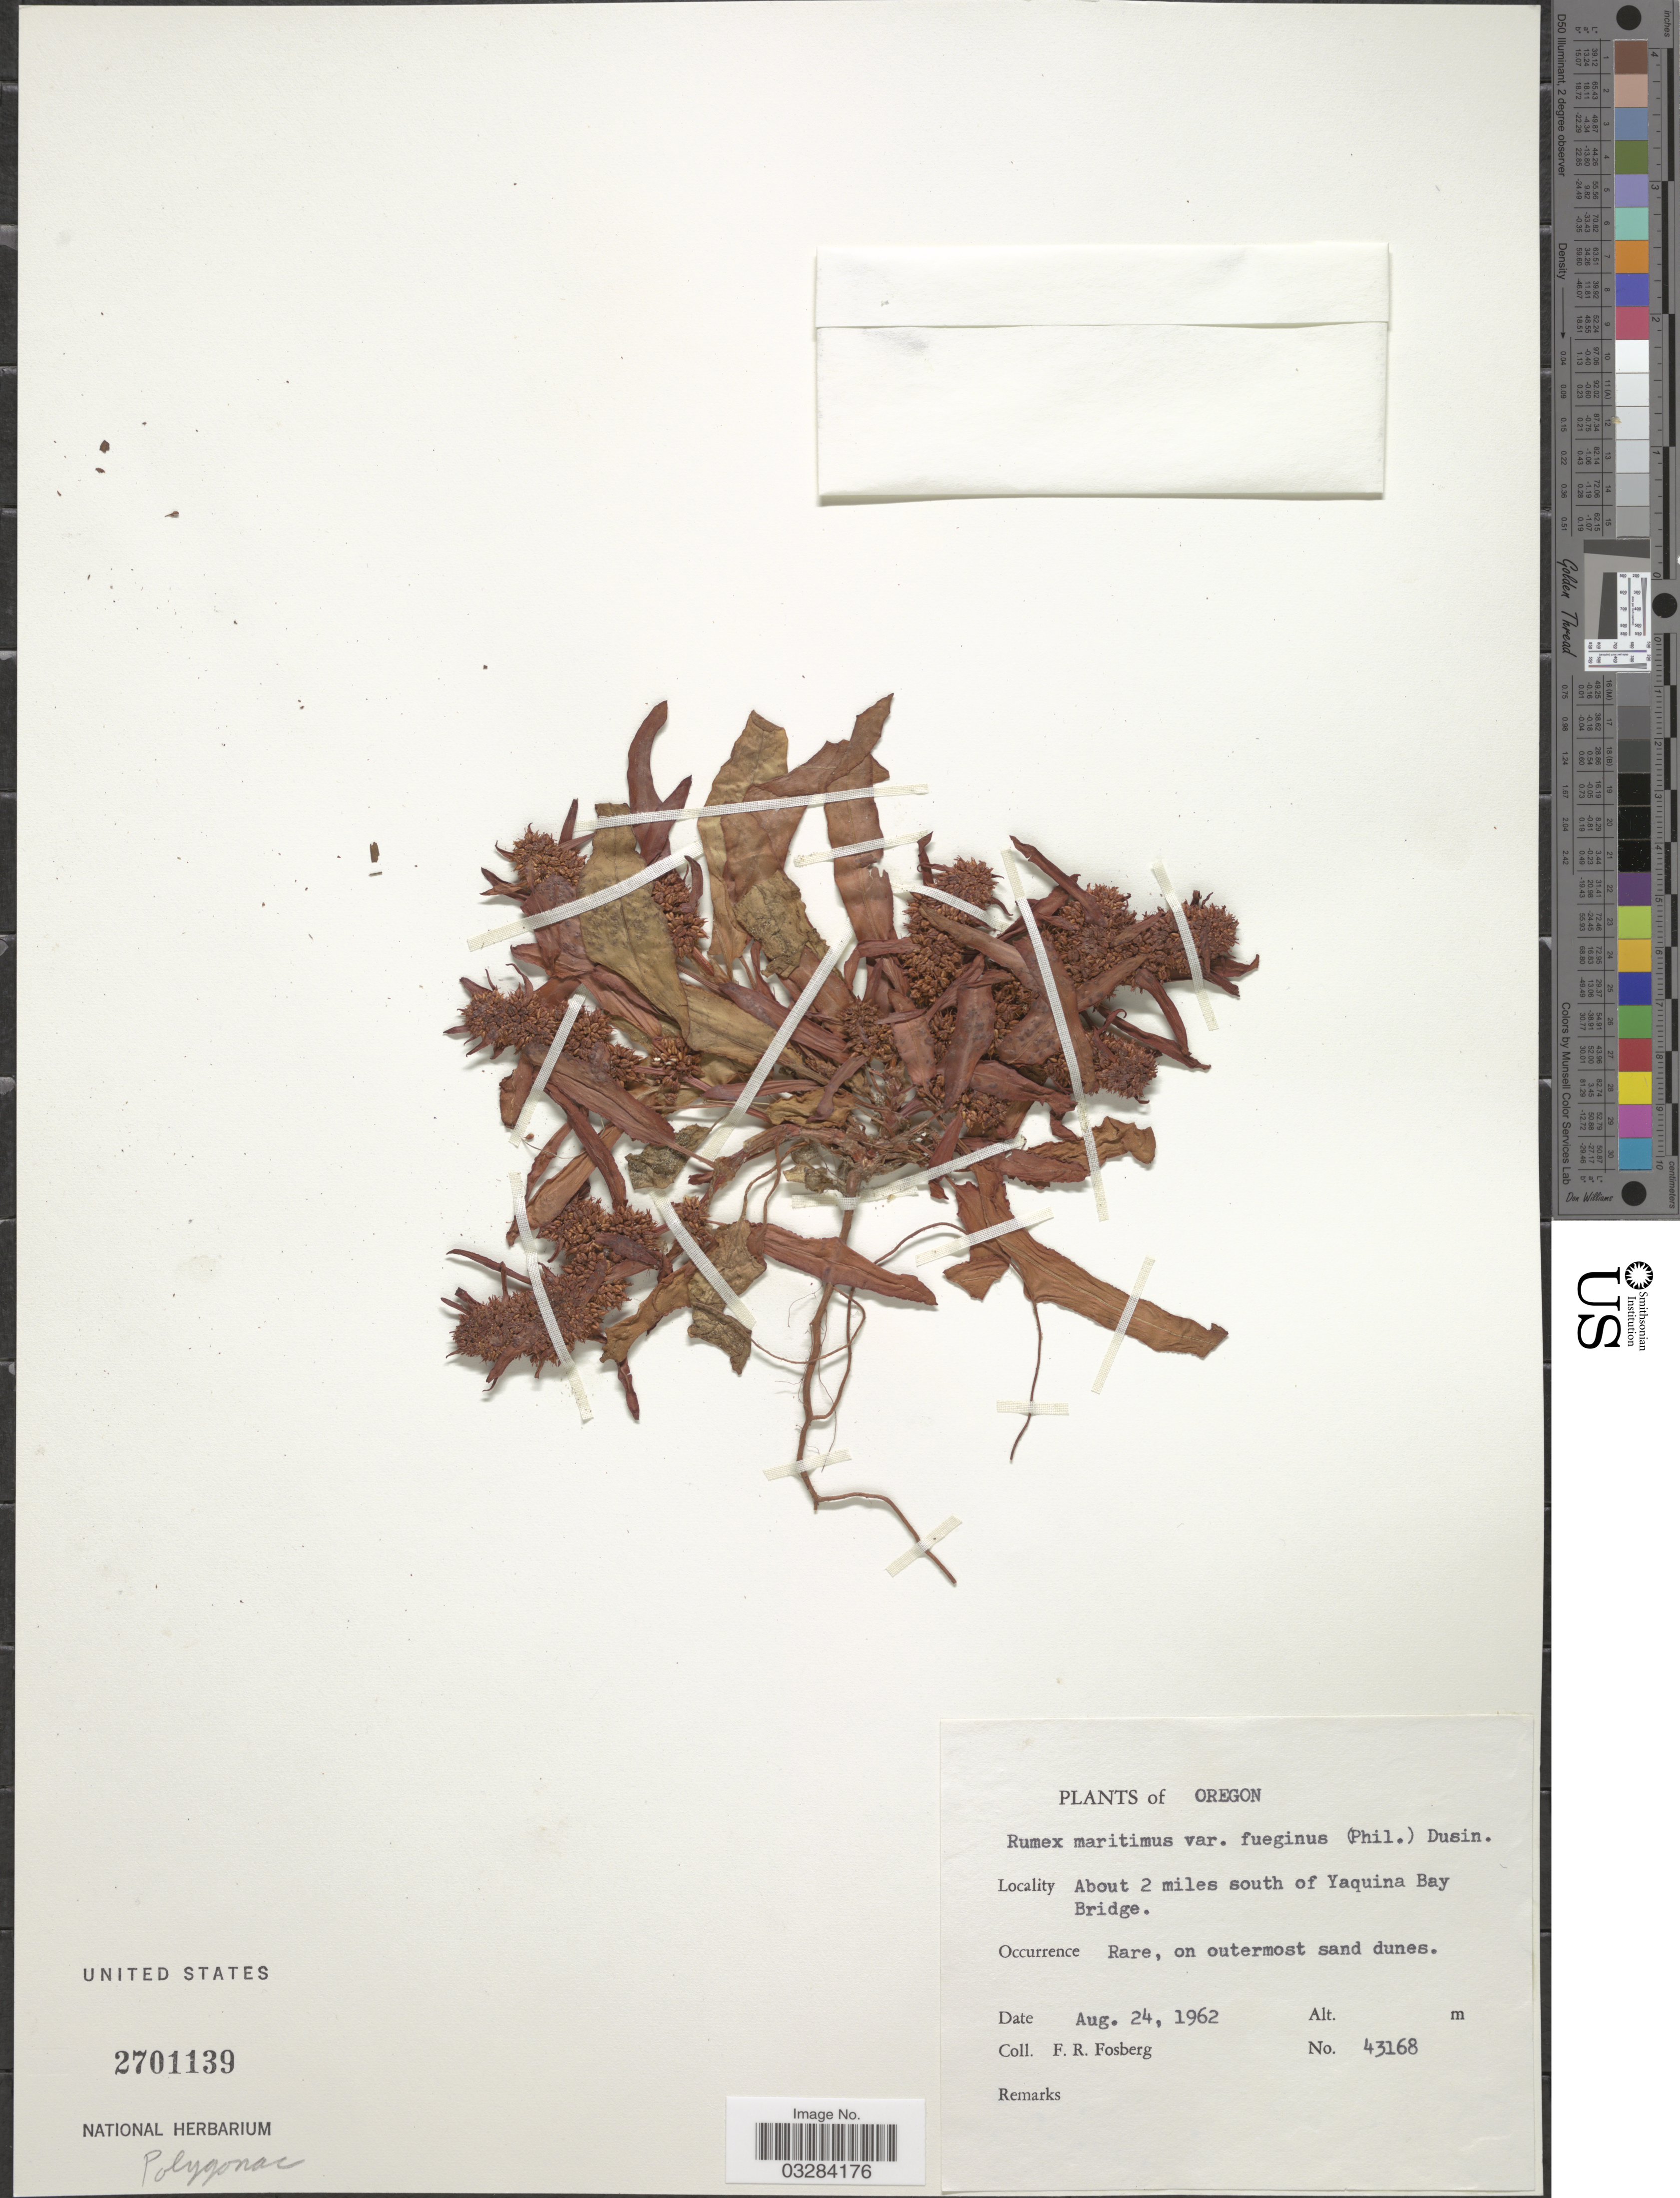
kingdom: Plantae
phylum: Tracheophyta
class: Magnoliopsida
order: Caryophyllales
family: Polygonaceae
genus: Rumex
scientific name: Rumex maritimus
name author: L.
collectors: F. R. Fosberg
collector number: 43168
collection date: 1962-08-24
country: United States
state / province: Oregon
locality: About 2 miles south of Yaquina Bay Bridge.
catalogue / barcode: US 2701139